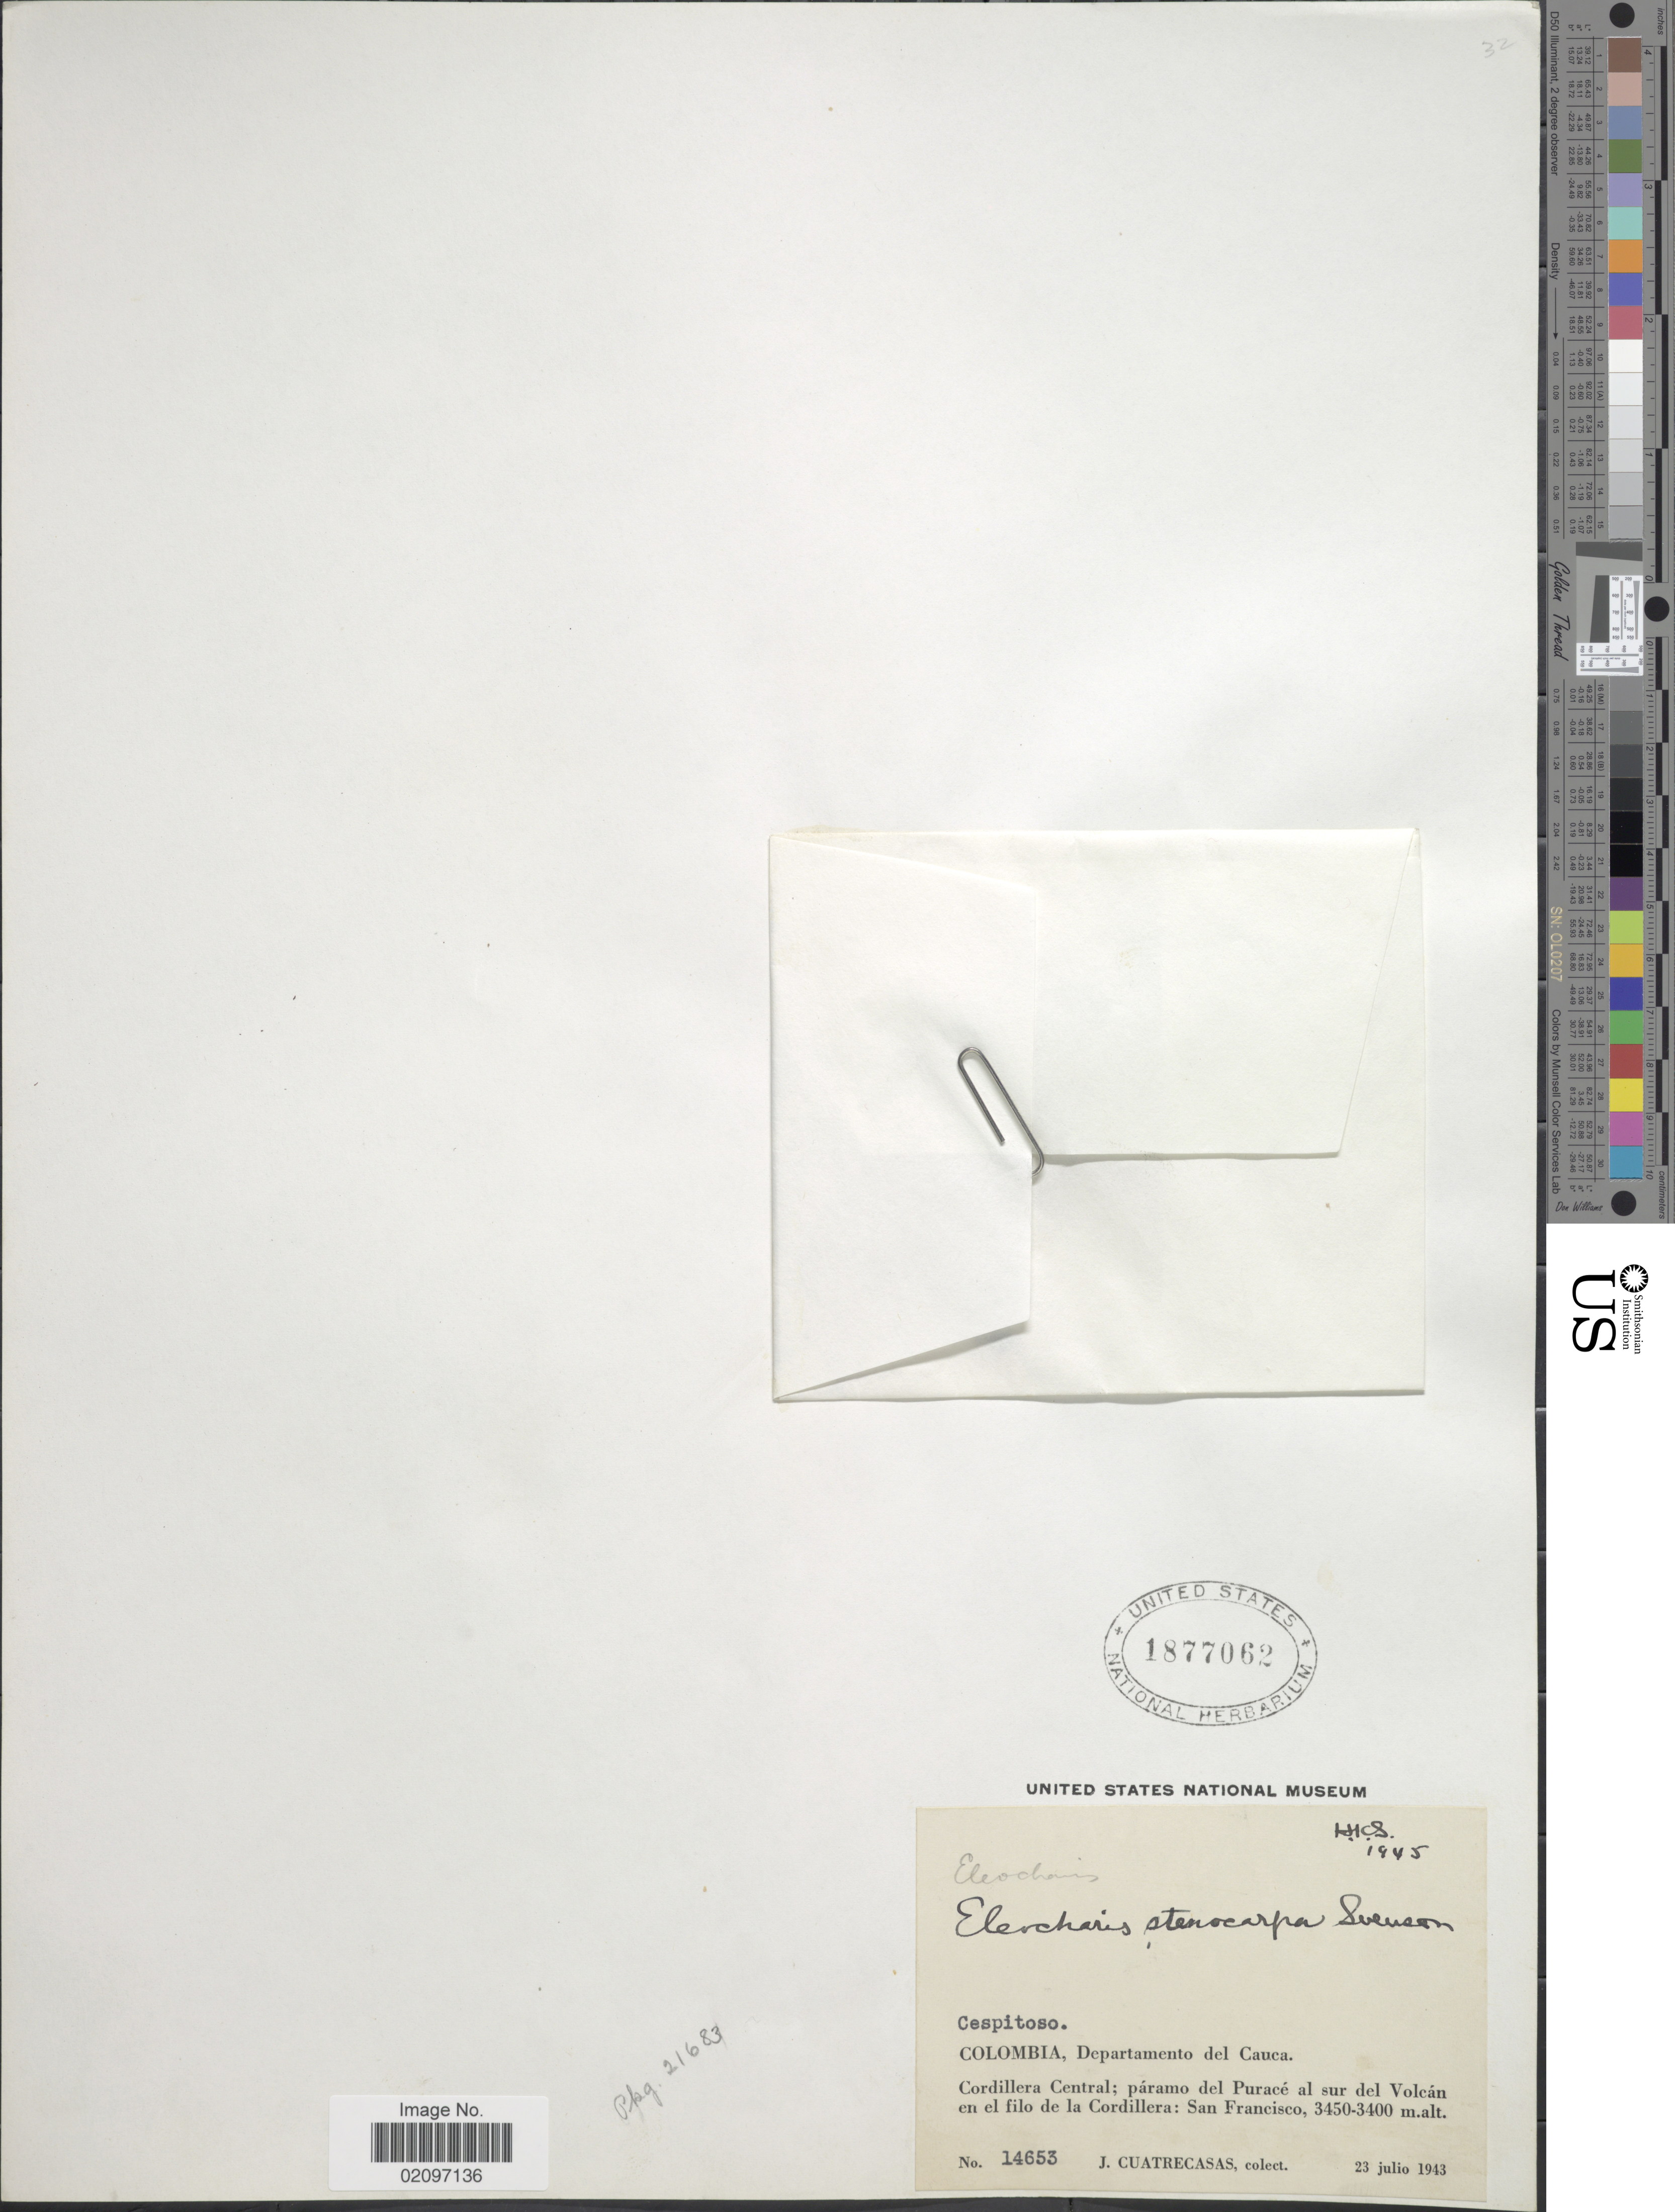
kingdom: Plantae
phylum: Tracheophyta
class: Liliopsida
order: Poales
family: Cyperaceae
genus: Eleocharis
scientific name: Eleocharis stenocarpa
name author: Svenson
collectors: J. Cuatrecasas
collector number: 14653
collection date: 1943-07-23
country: Colombia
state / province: Cauca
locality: Colombia, Department del Cauca, Cordillera Central; paramo del Purace al sur del Volcan en el filo de la Cordillera: San Francisco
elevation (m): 3400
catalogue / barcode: US 1877062